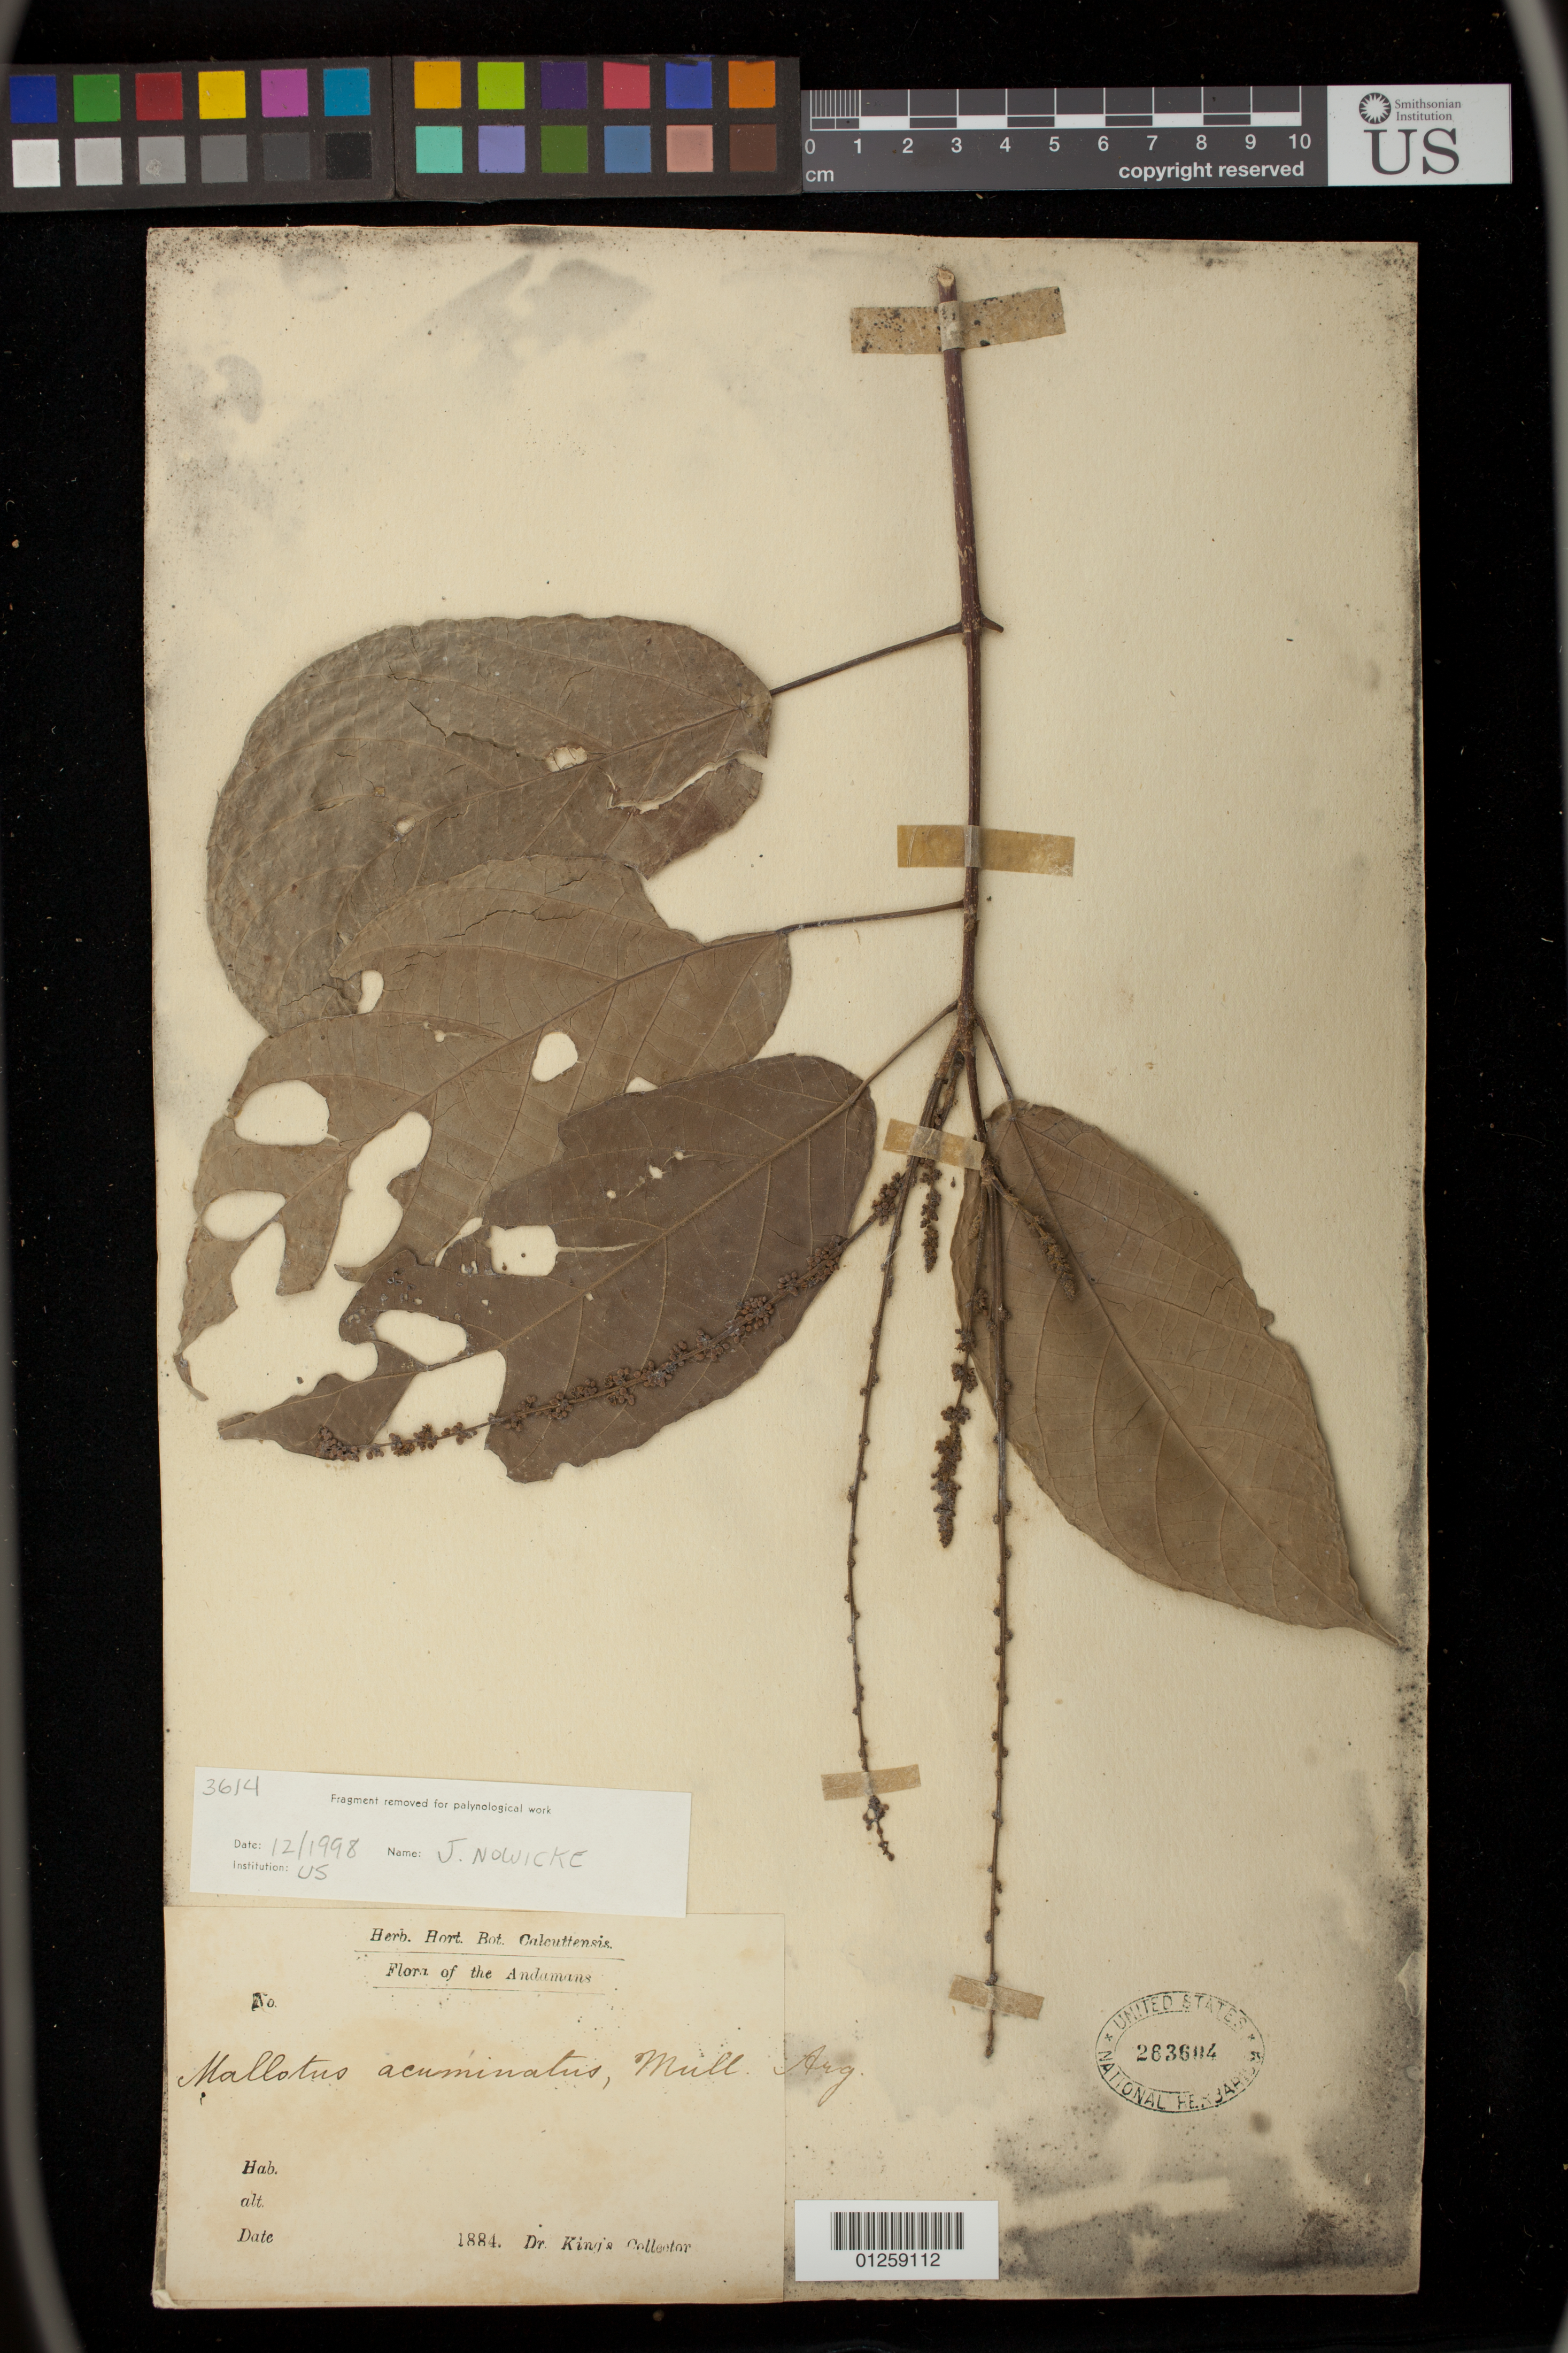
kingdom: Plantae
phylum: Tracheophyta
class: Magnoliopsida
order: Malpighiales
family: Euphorbiaceae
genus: Mallotus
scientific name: Mallotus peltatus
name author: (Geiseler) Müll. Arg.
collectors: Dr. King's collector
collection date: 1884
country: India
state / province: Andaman and Nicobar Islands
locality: Andamans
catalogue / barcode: US 263684